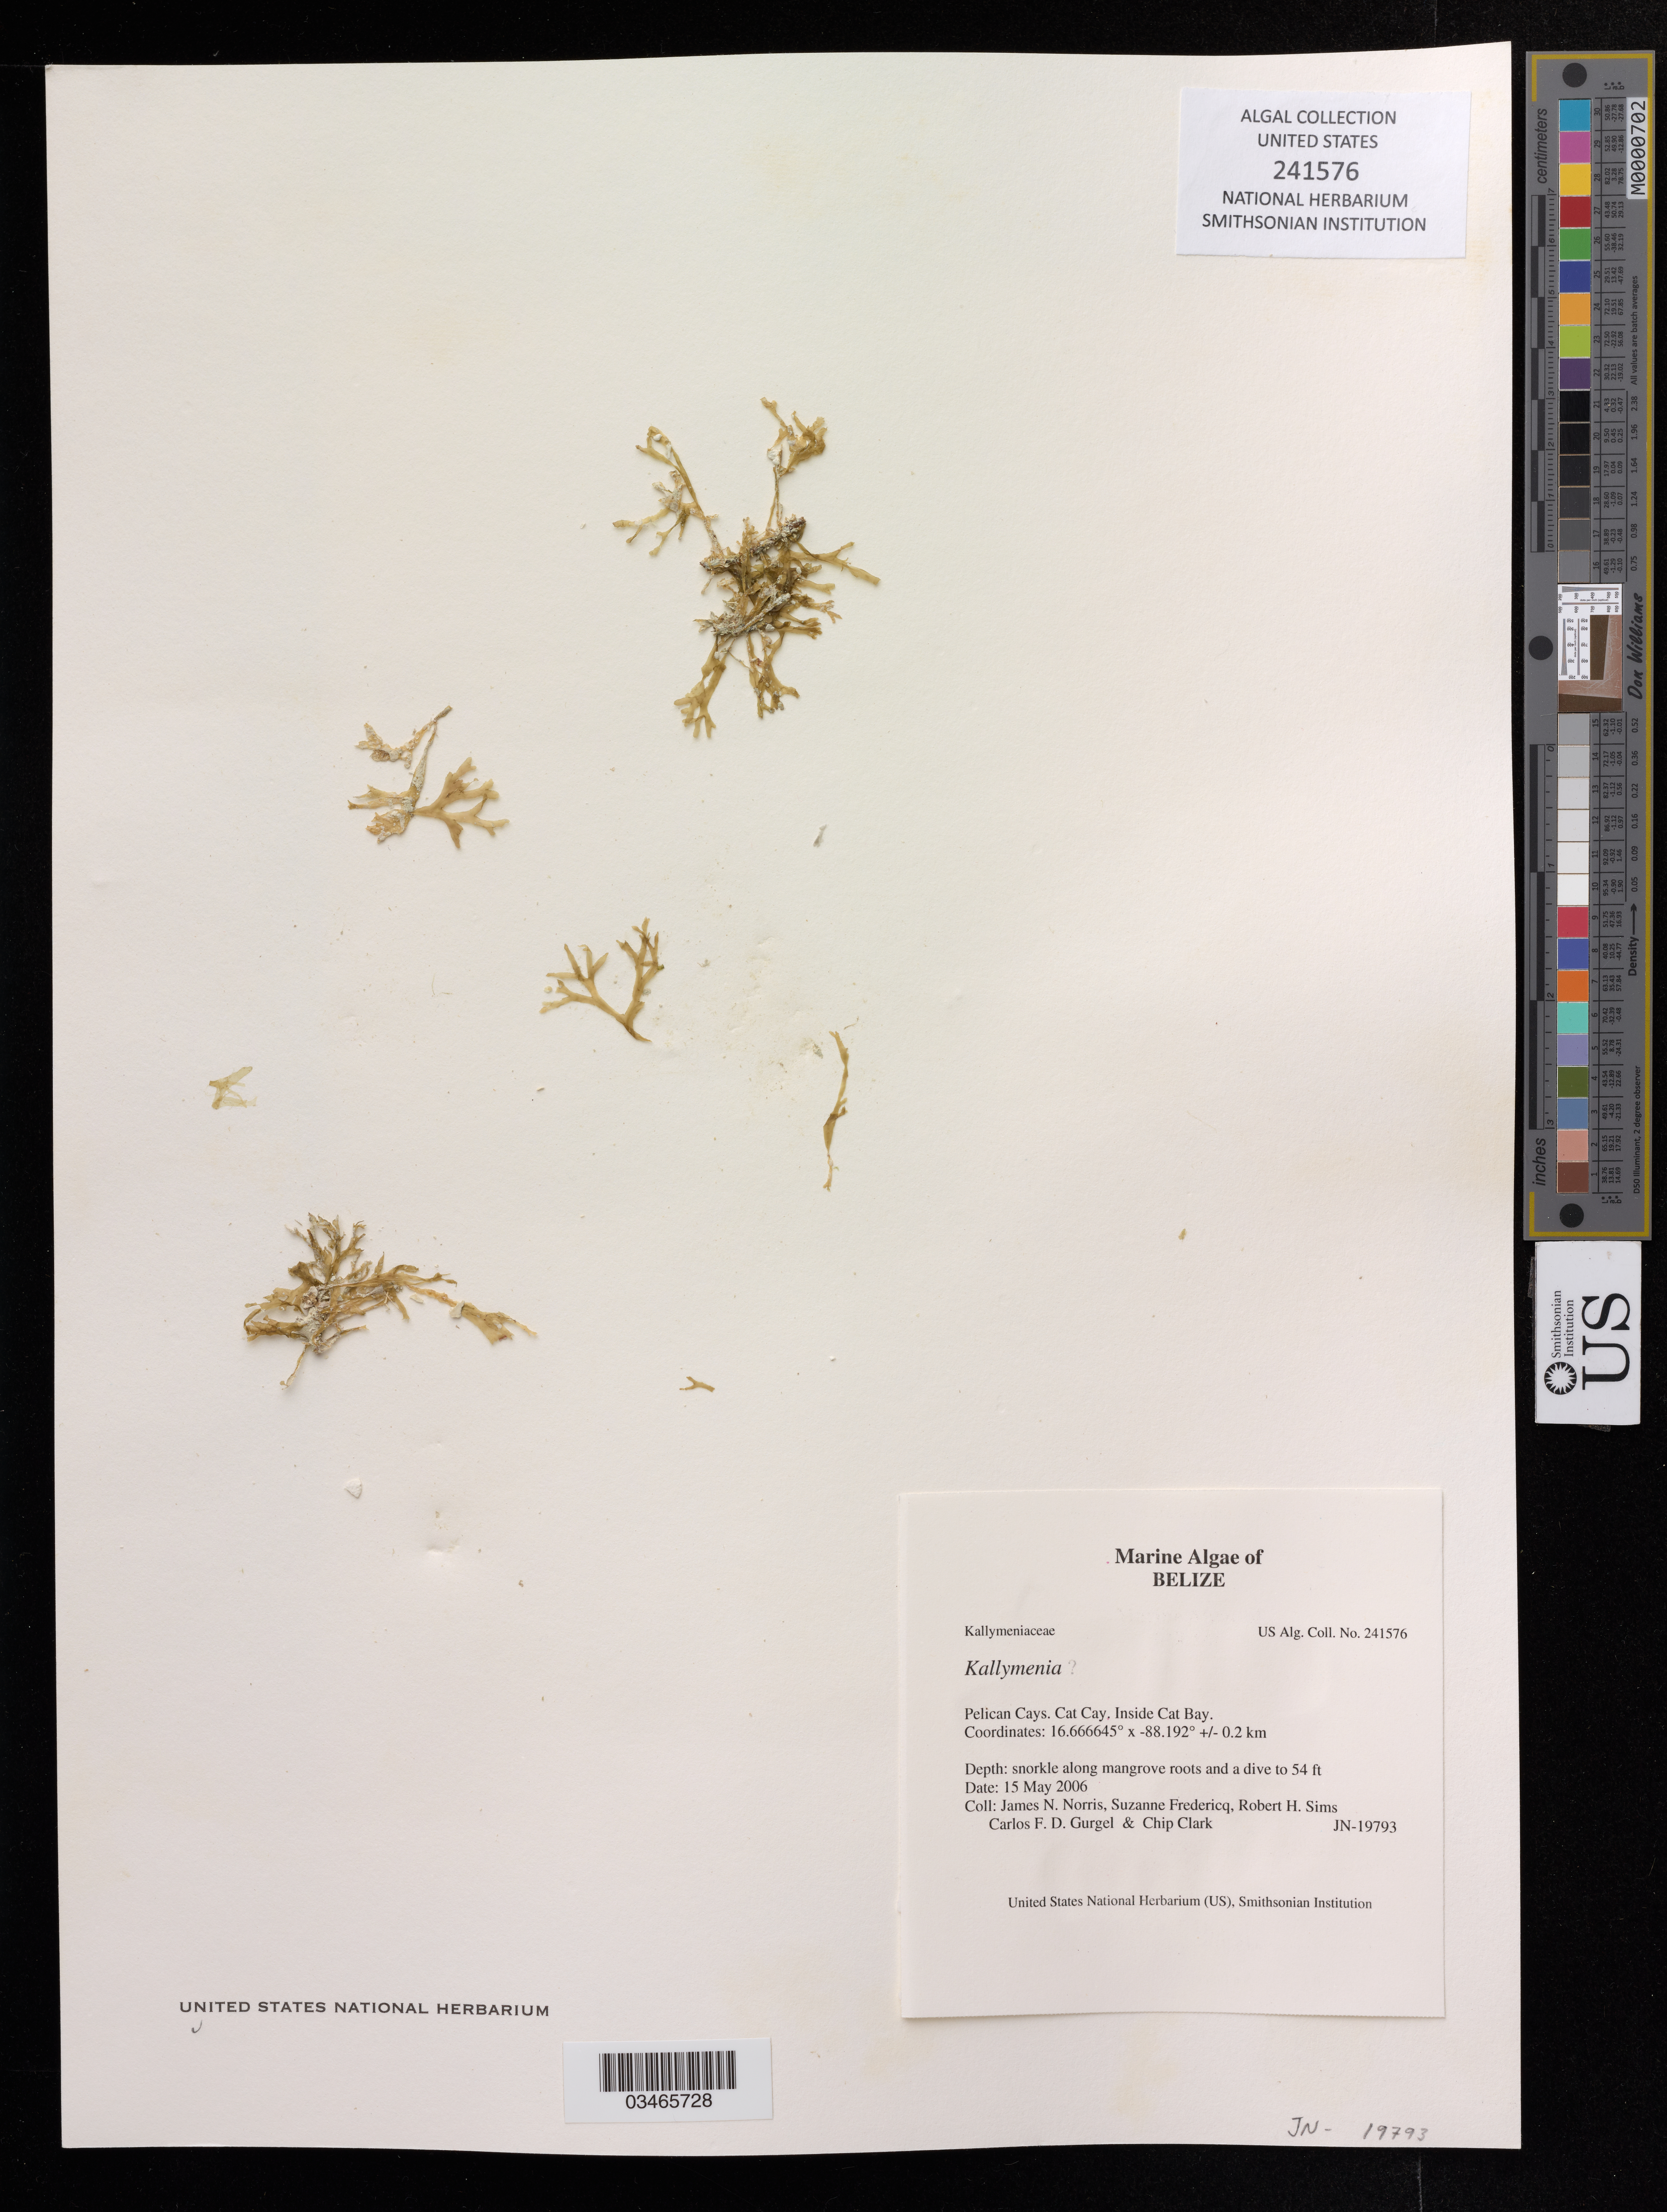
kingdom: Plantae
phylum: Rhodophyta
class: Florideophyceae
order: Gigartinales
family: Kallymeniaceae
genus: Kallymenia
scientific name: Kallymenia sp.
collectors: J. Norris, S. Fredericq, R. H. Sims & C. Gurgel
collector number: JN-19793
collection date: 2006-05-15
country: Belize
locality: Pelican Cays, Cat Cay, Inside Cat Bay.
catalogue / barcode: US 241576